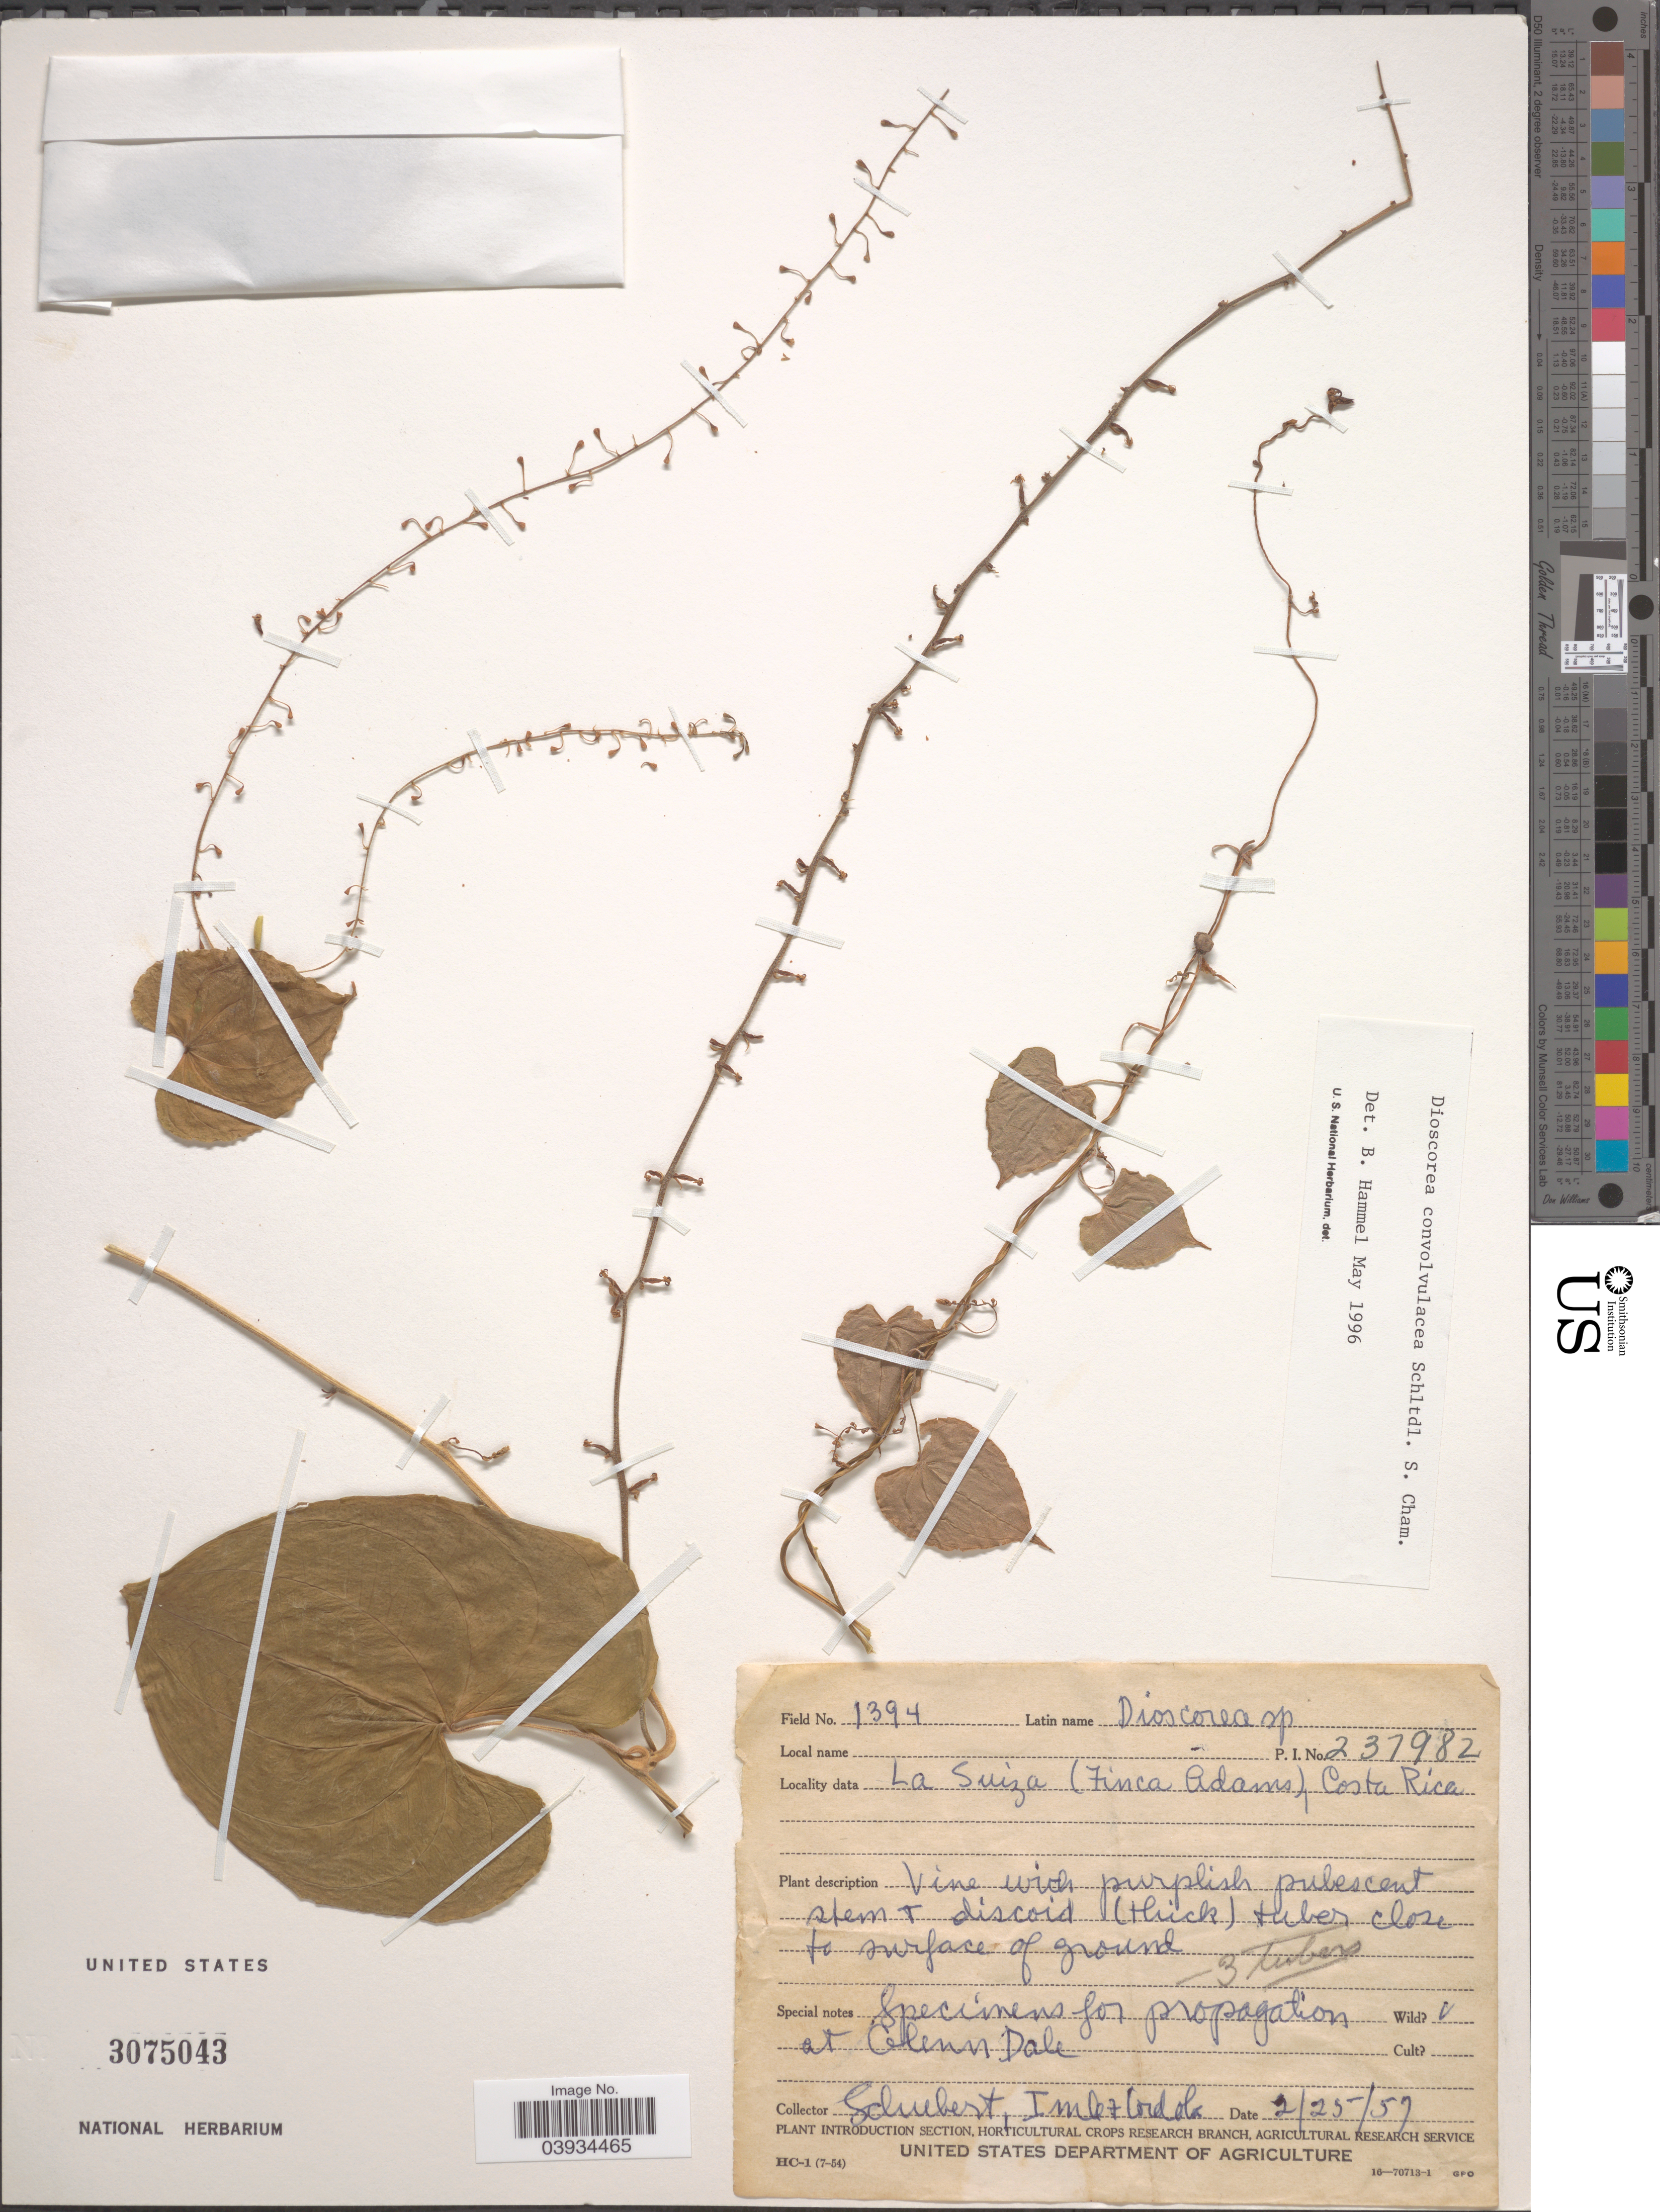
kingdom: Plantae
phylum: Tracheophyta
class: Liliopsida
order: Dioscoreales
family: Dioscoreaceae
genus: Dioscorea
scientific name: Dioscorea convolvulacea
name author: Schltdl. & Cham.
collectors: -. Schubert, Imle & Cordola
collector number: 1394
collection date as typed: Transcribed d/m/y: 25/2/57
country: Costa Rica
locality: La Suiza (Finca Adams).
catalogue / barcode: US 3075043